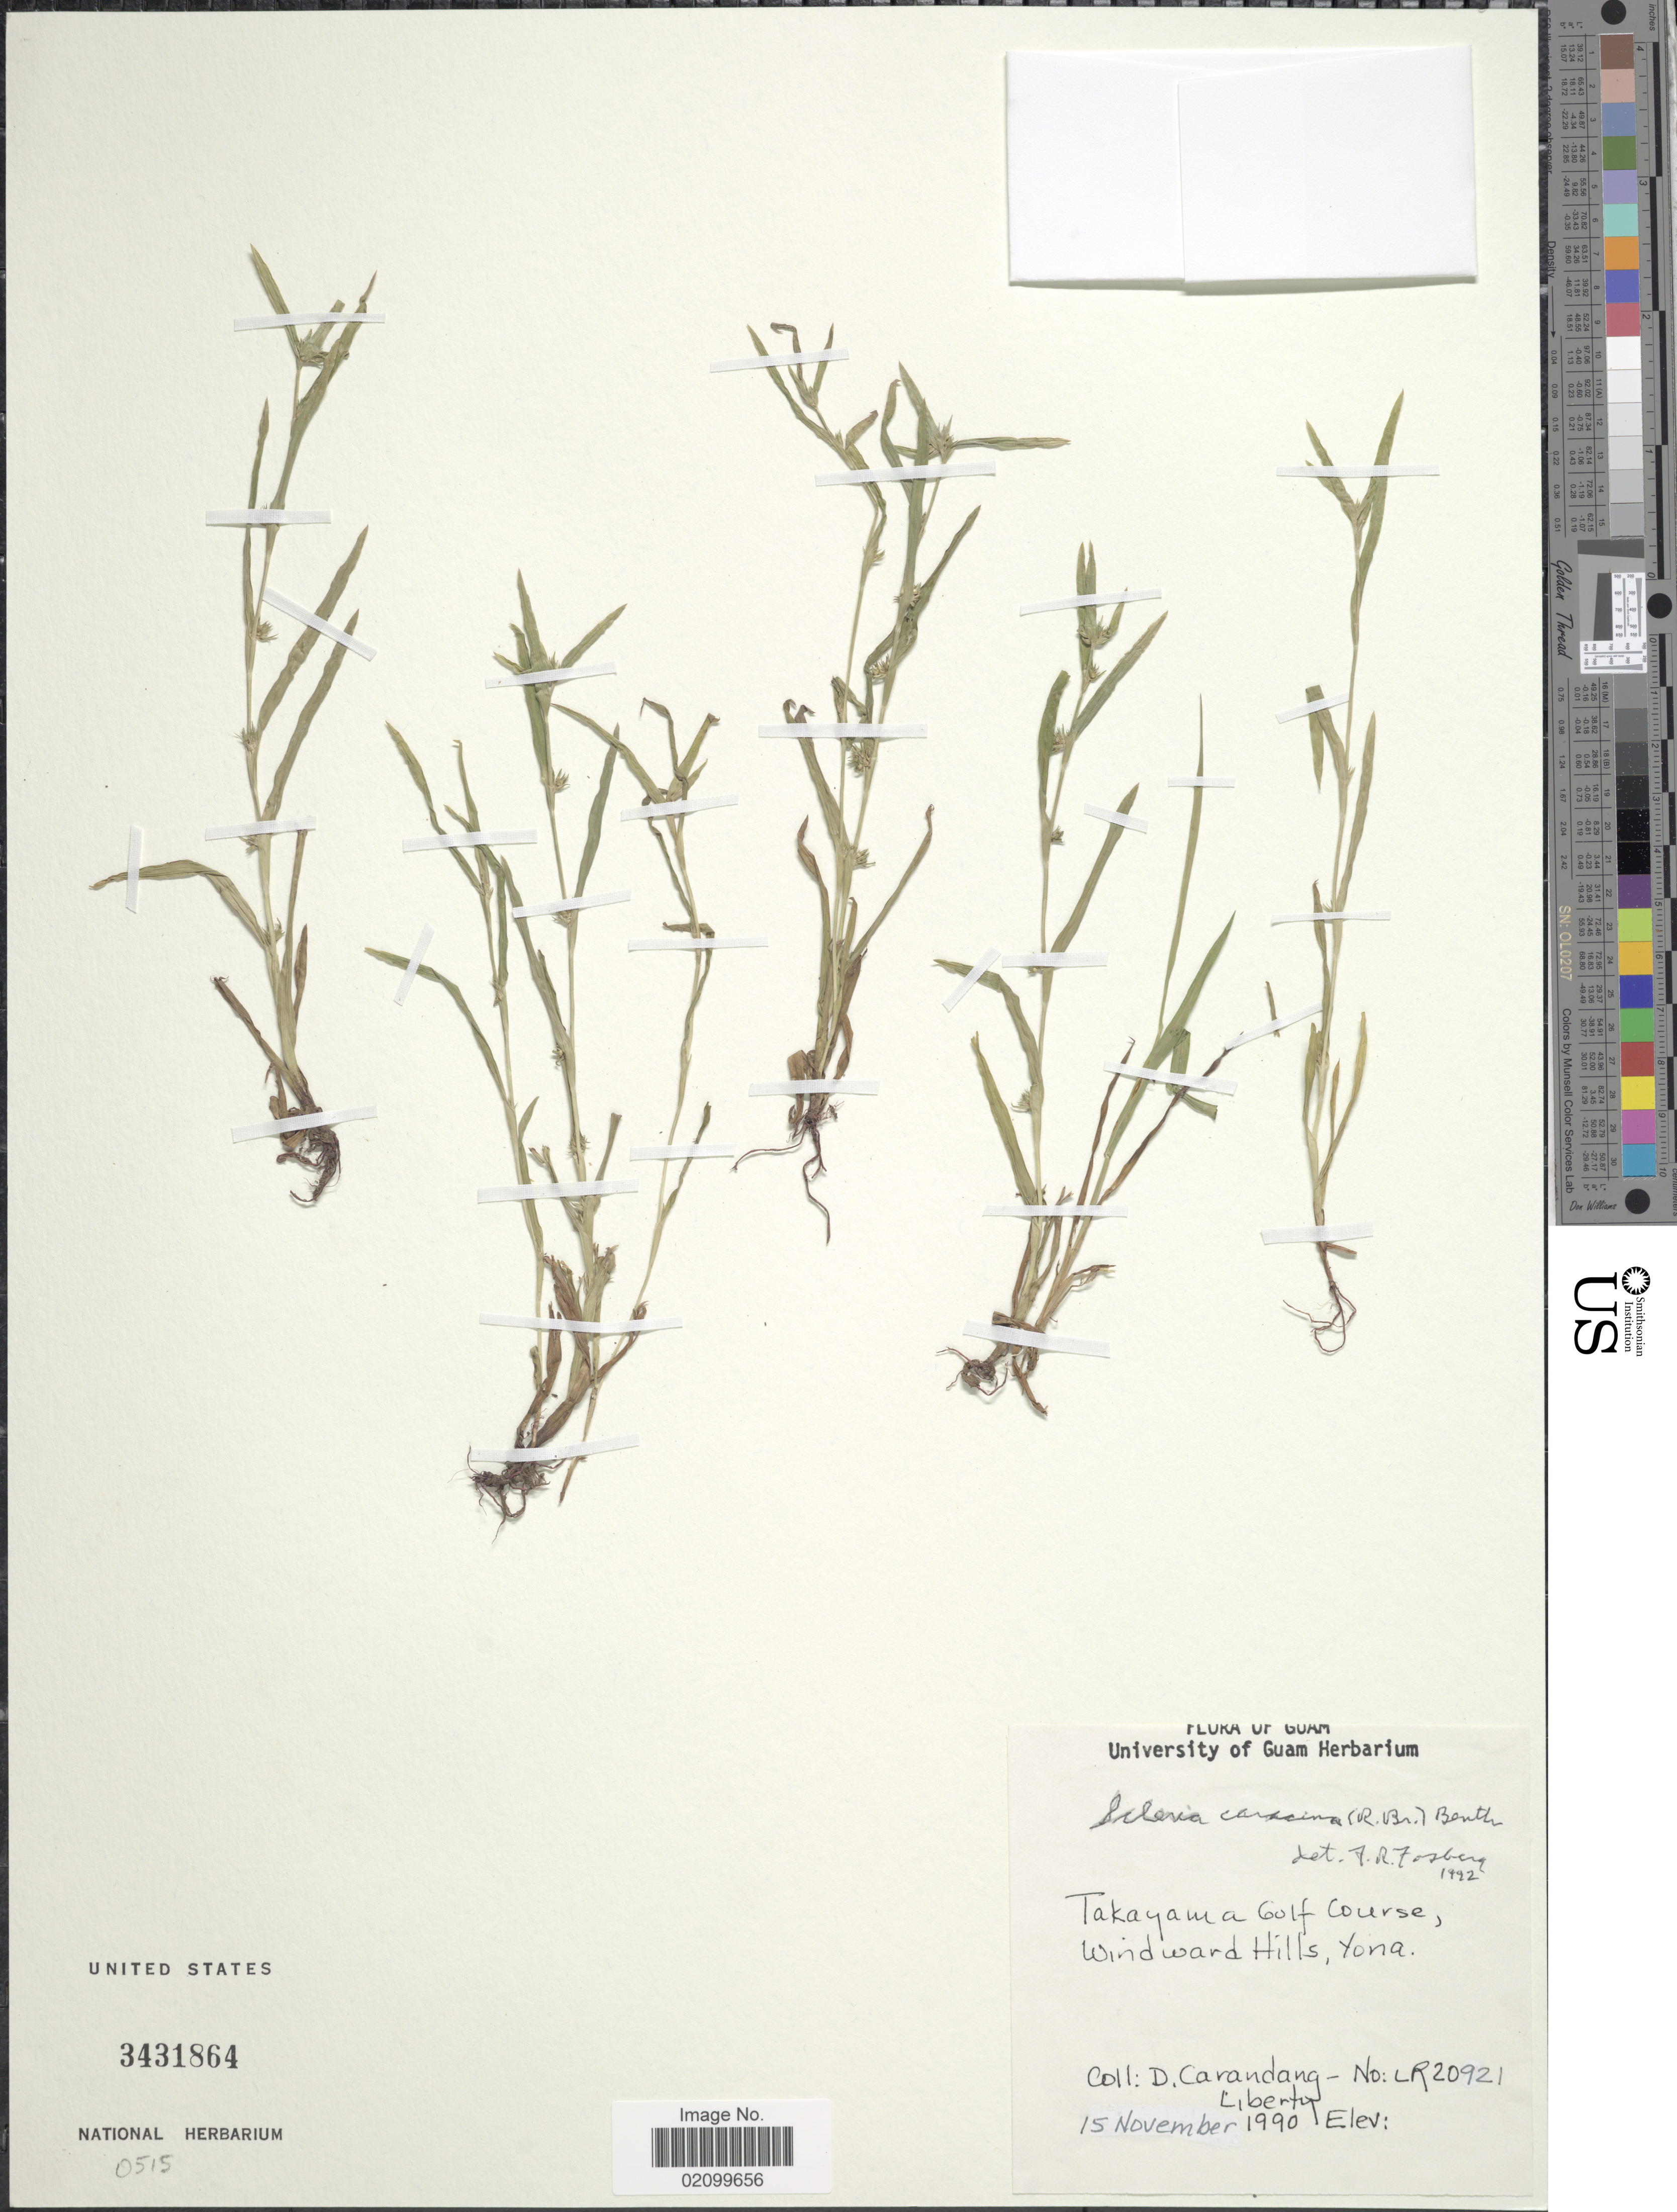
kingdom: Plantae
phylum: Tracheophyta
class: Liliopsida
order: Poales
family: Cyperaceae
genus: Diplacrum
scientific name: Diplacrum caricinum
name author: R. Br.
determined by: Strong, Mark T., (BOT), Smithsonian Institution - National Museum of Natural History (UNITED STATES)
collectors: D. Carandang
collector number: LR20921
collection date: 1990-11-15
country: Guam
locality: Takayama Golf Course, Windward Hills, Yona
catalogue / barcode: US 3431864